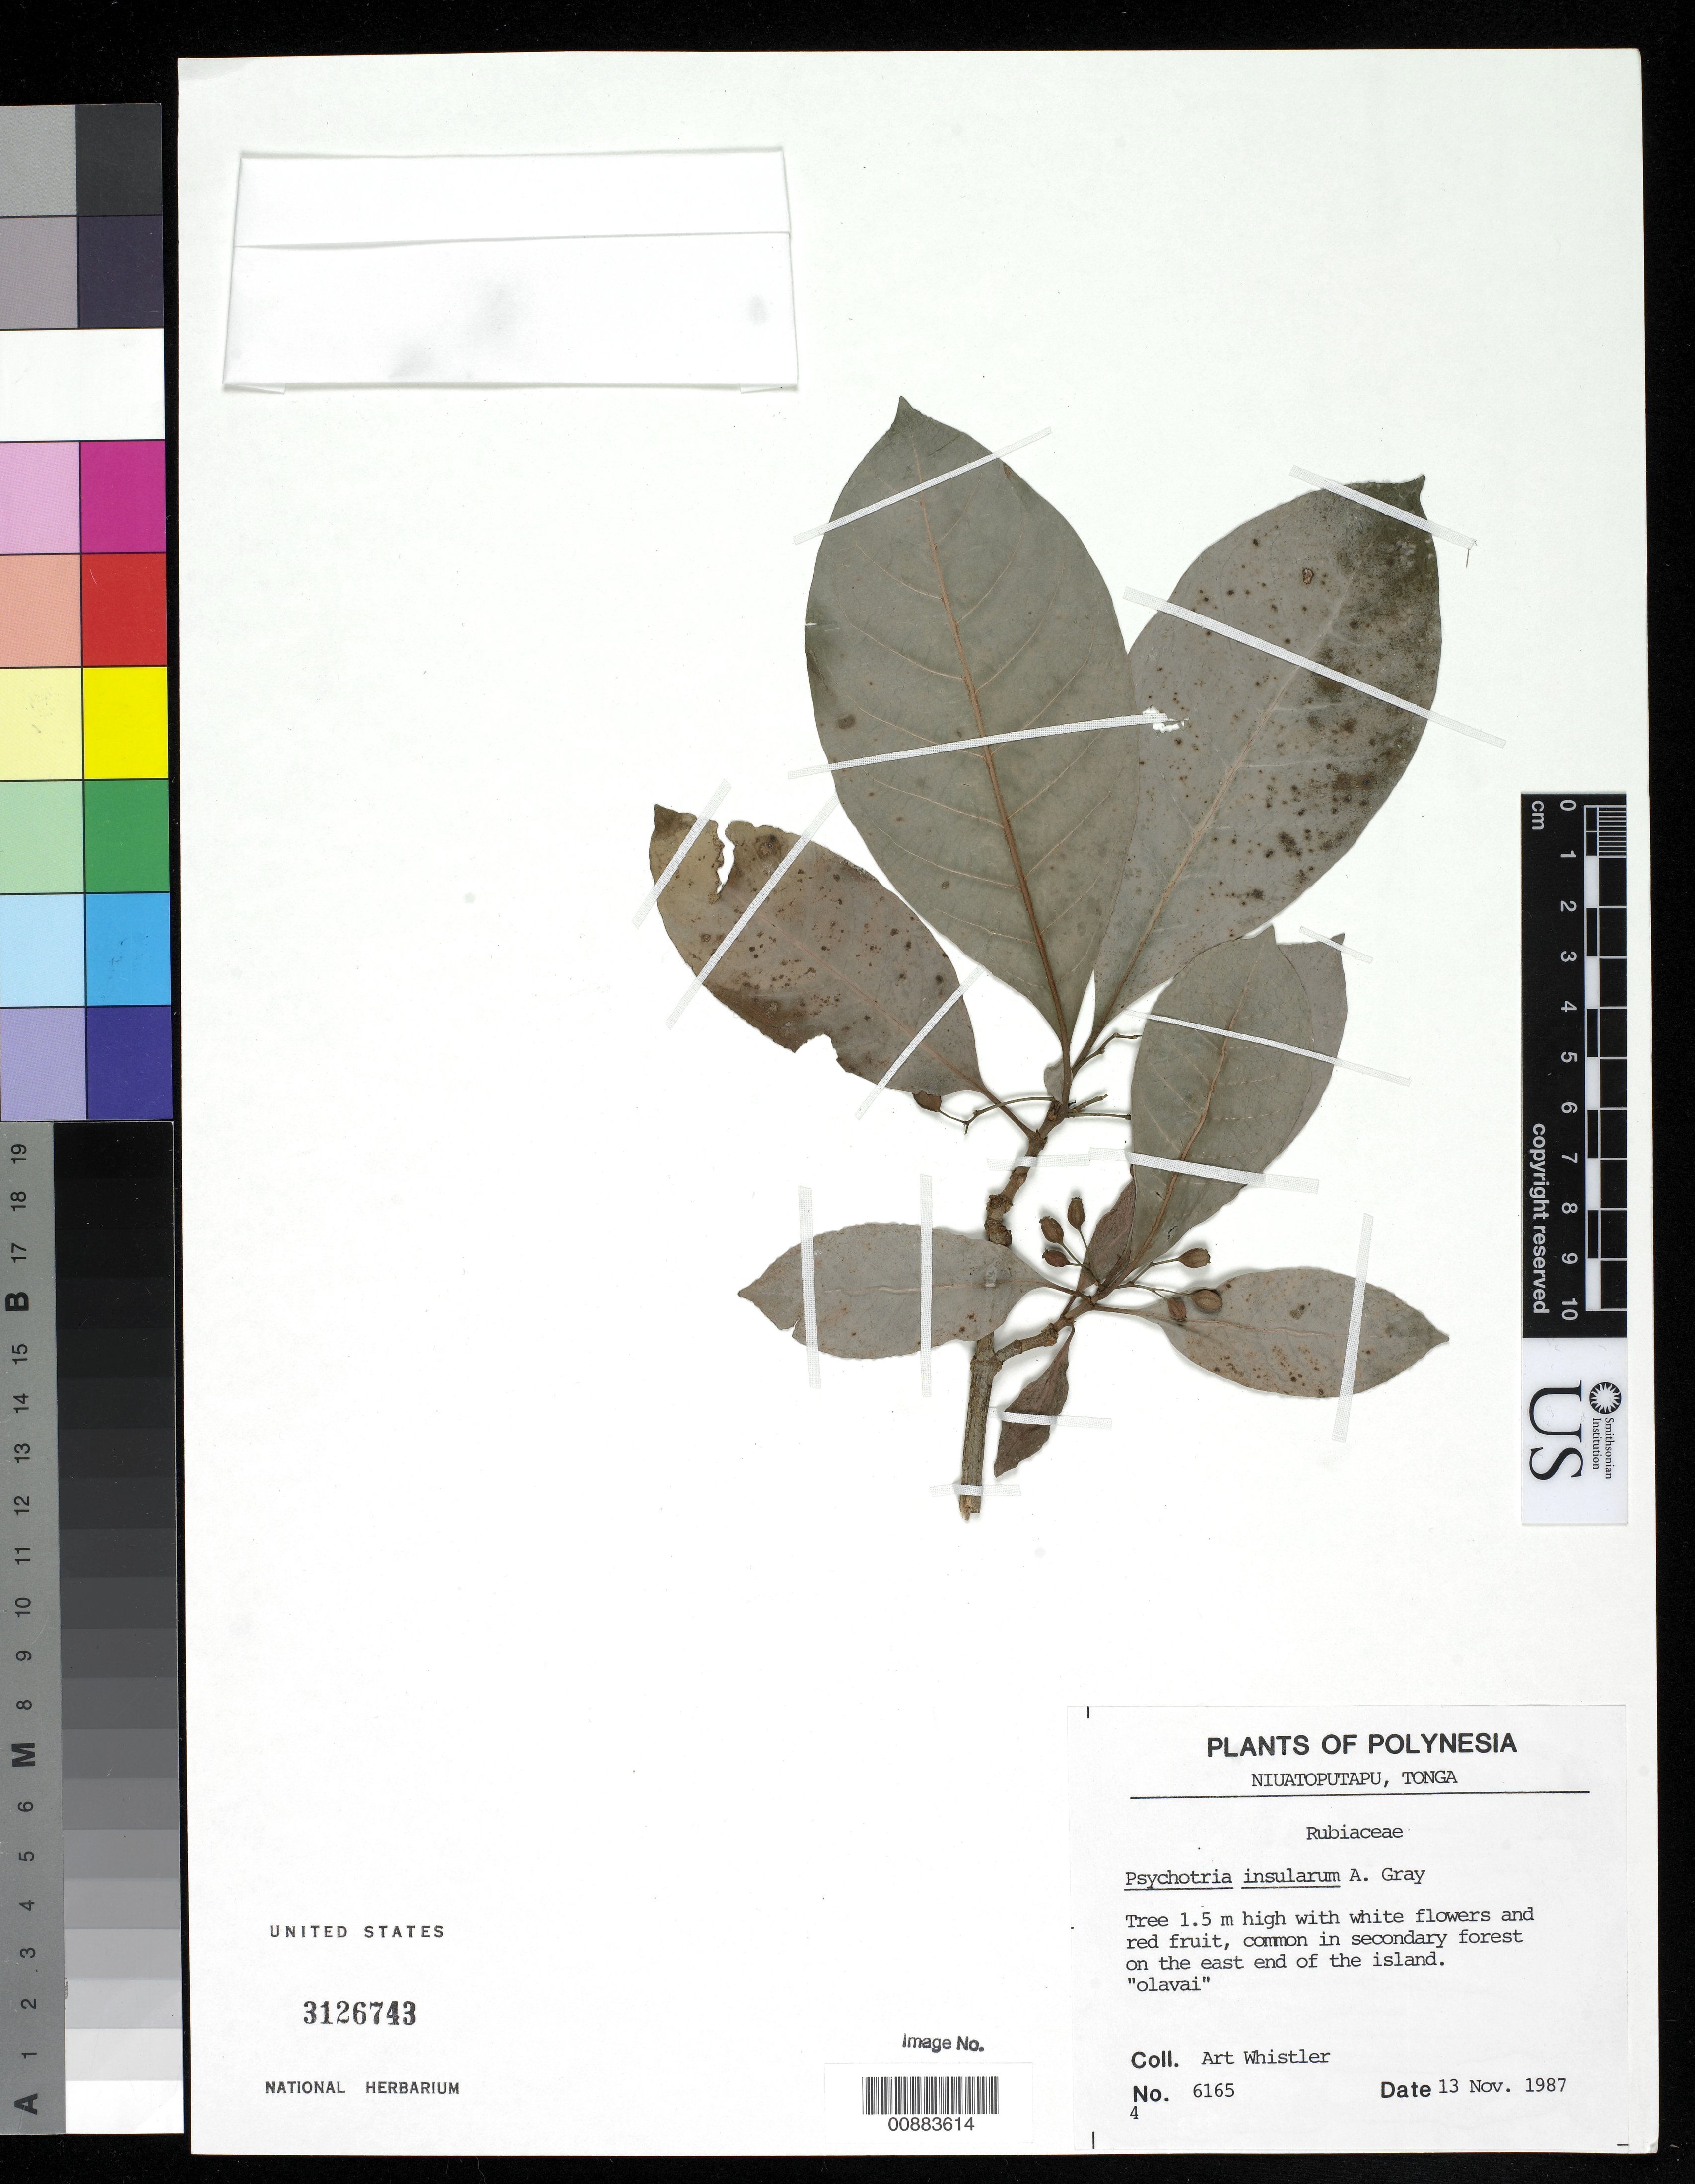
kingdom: Plantae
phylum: Tracheophyta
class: Magnoliopsida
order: Gentianales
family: Rubiaceae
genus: Psychotria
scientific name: Psychotria insularum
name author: A. Gray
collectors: A. Whistler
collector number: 6165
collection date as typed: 13 Nov 1987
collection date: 1987-11-13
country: Tonga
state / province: Tonga Outliers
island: Niuatoputapu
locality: East end of the island.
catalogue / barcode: US 3126743